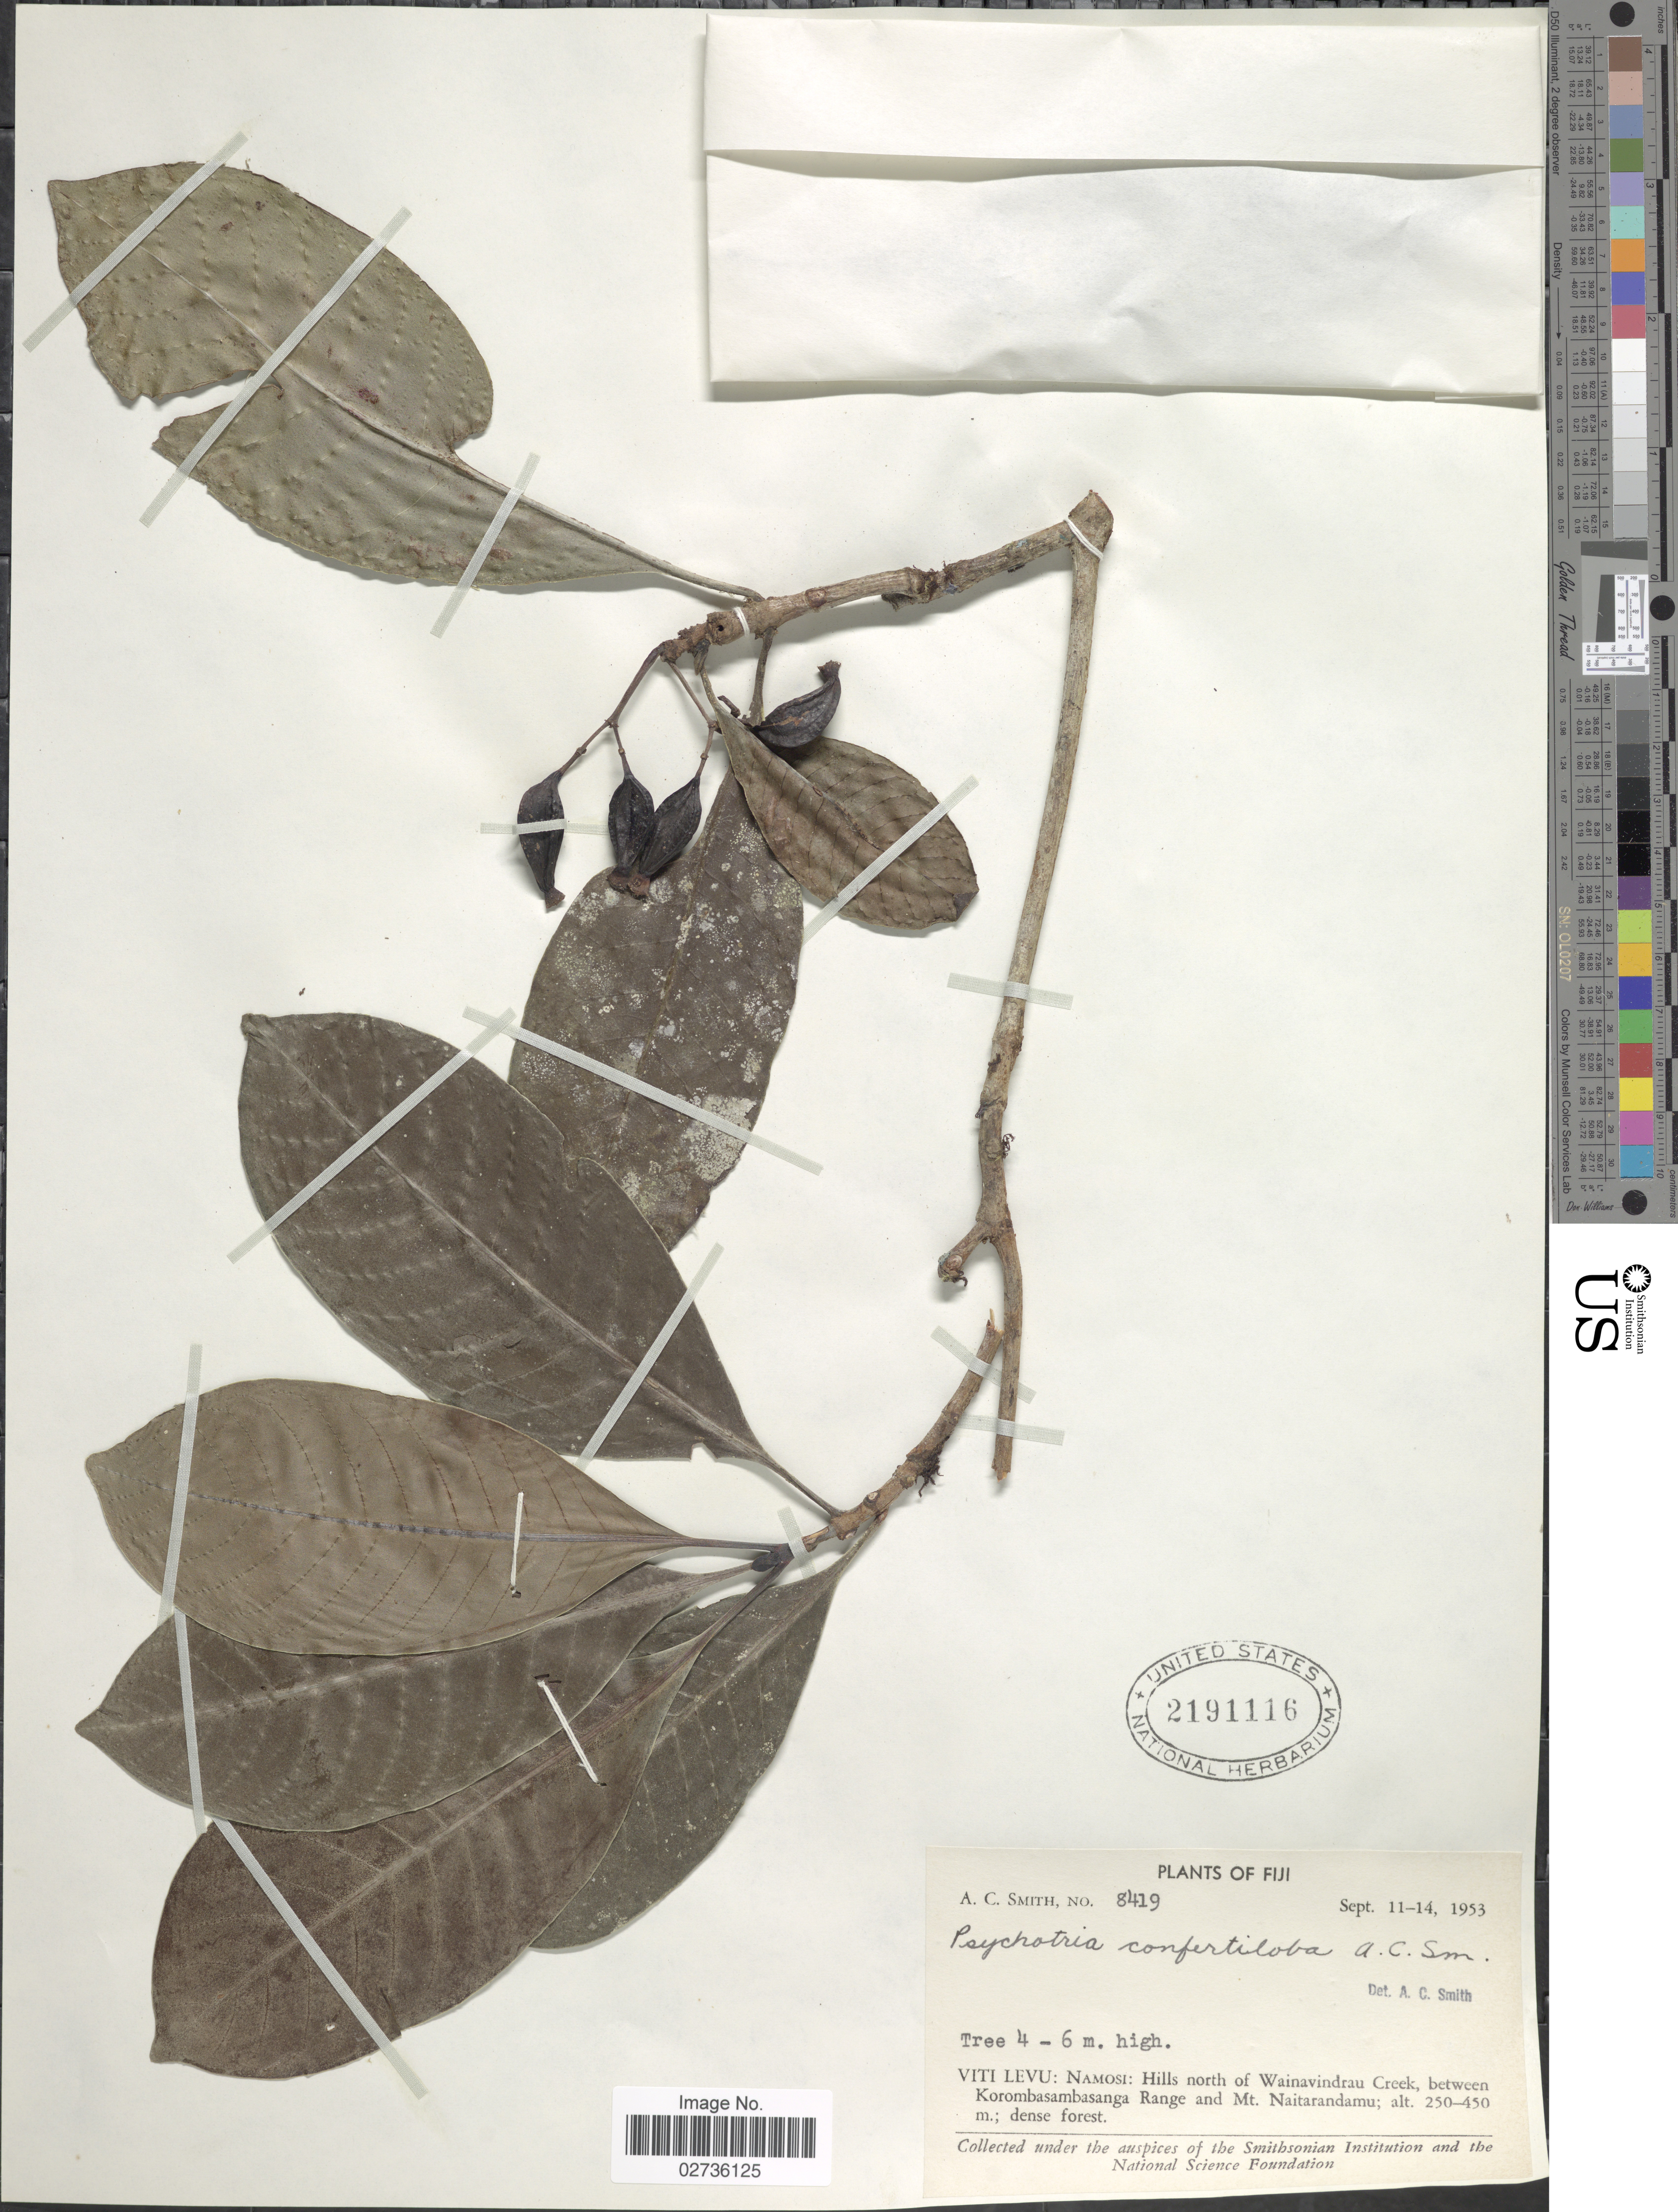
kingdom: Plantae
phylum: Tracheophyta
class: Magnoliopsida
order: Gentianales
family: Rubiaceae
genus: Psychotria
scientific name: Psychotria confertiloba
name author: A.C. Sm.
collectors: A. C. Smith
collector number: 8419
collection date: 1953-09-11/1953-09-14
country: Fiji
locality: Viti Levu: Namosi: Hills north of Wainavindrau Creek, between Korombasambasanga Range and Mt. Naitarandamu.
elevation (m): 250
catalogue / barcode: US 2191116